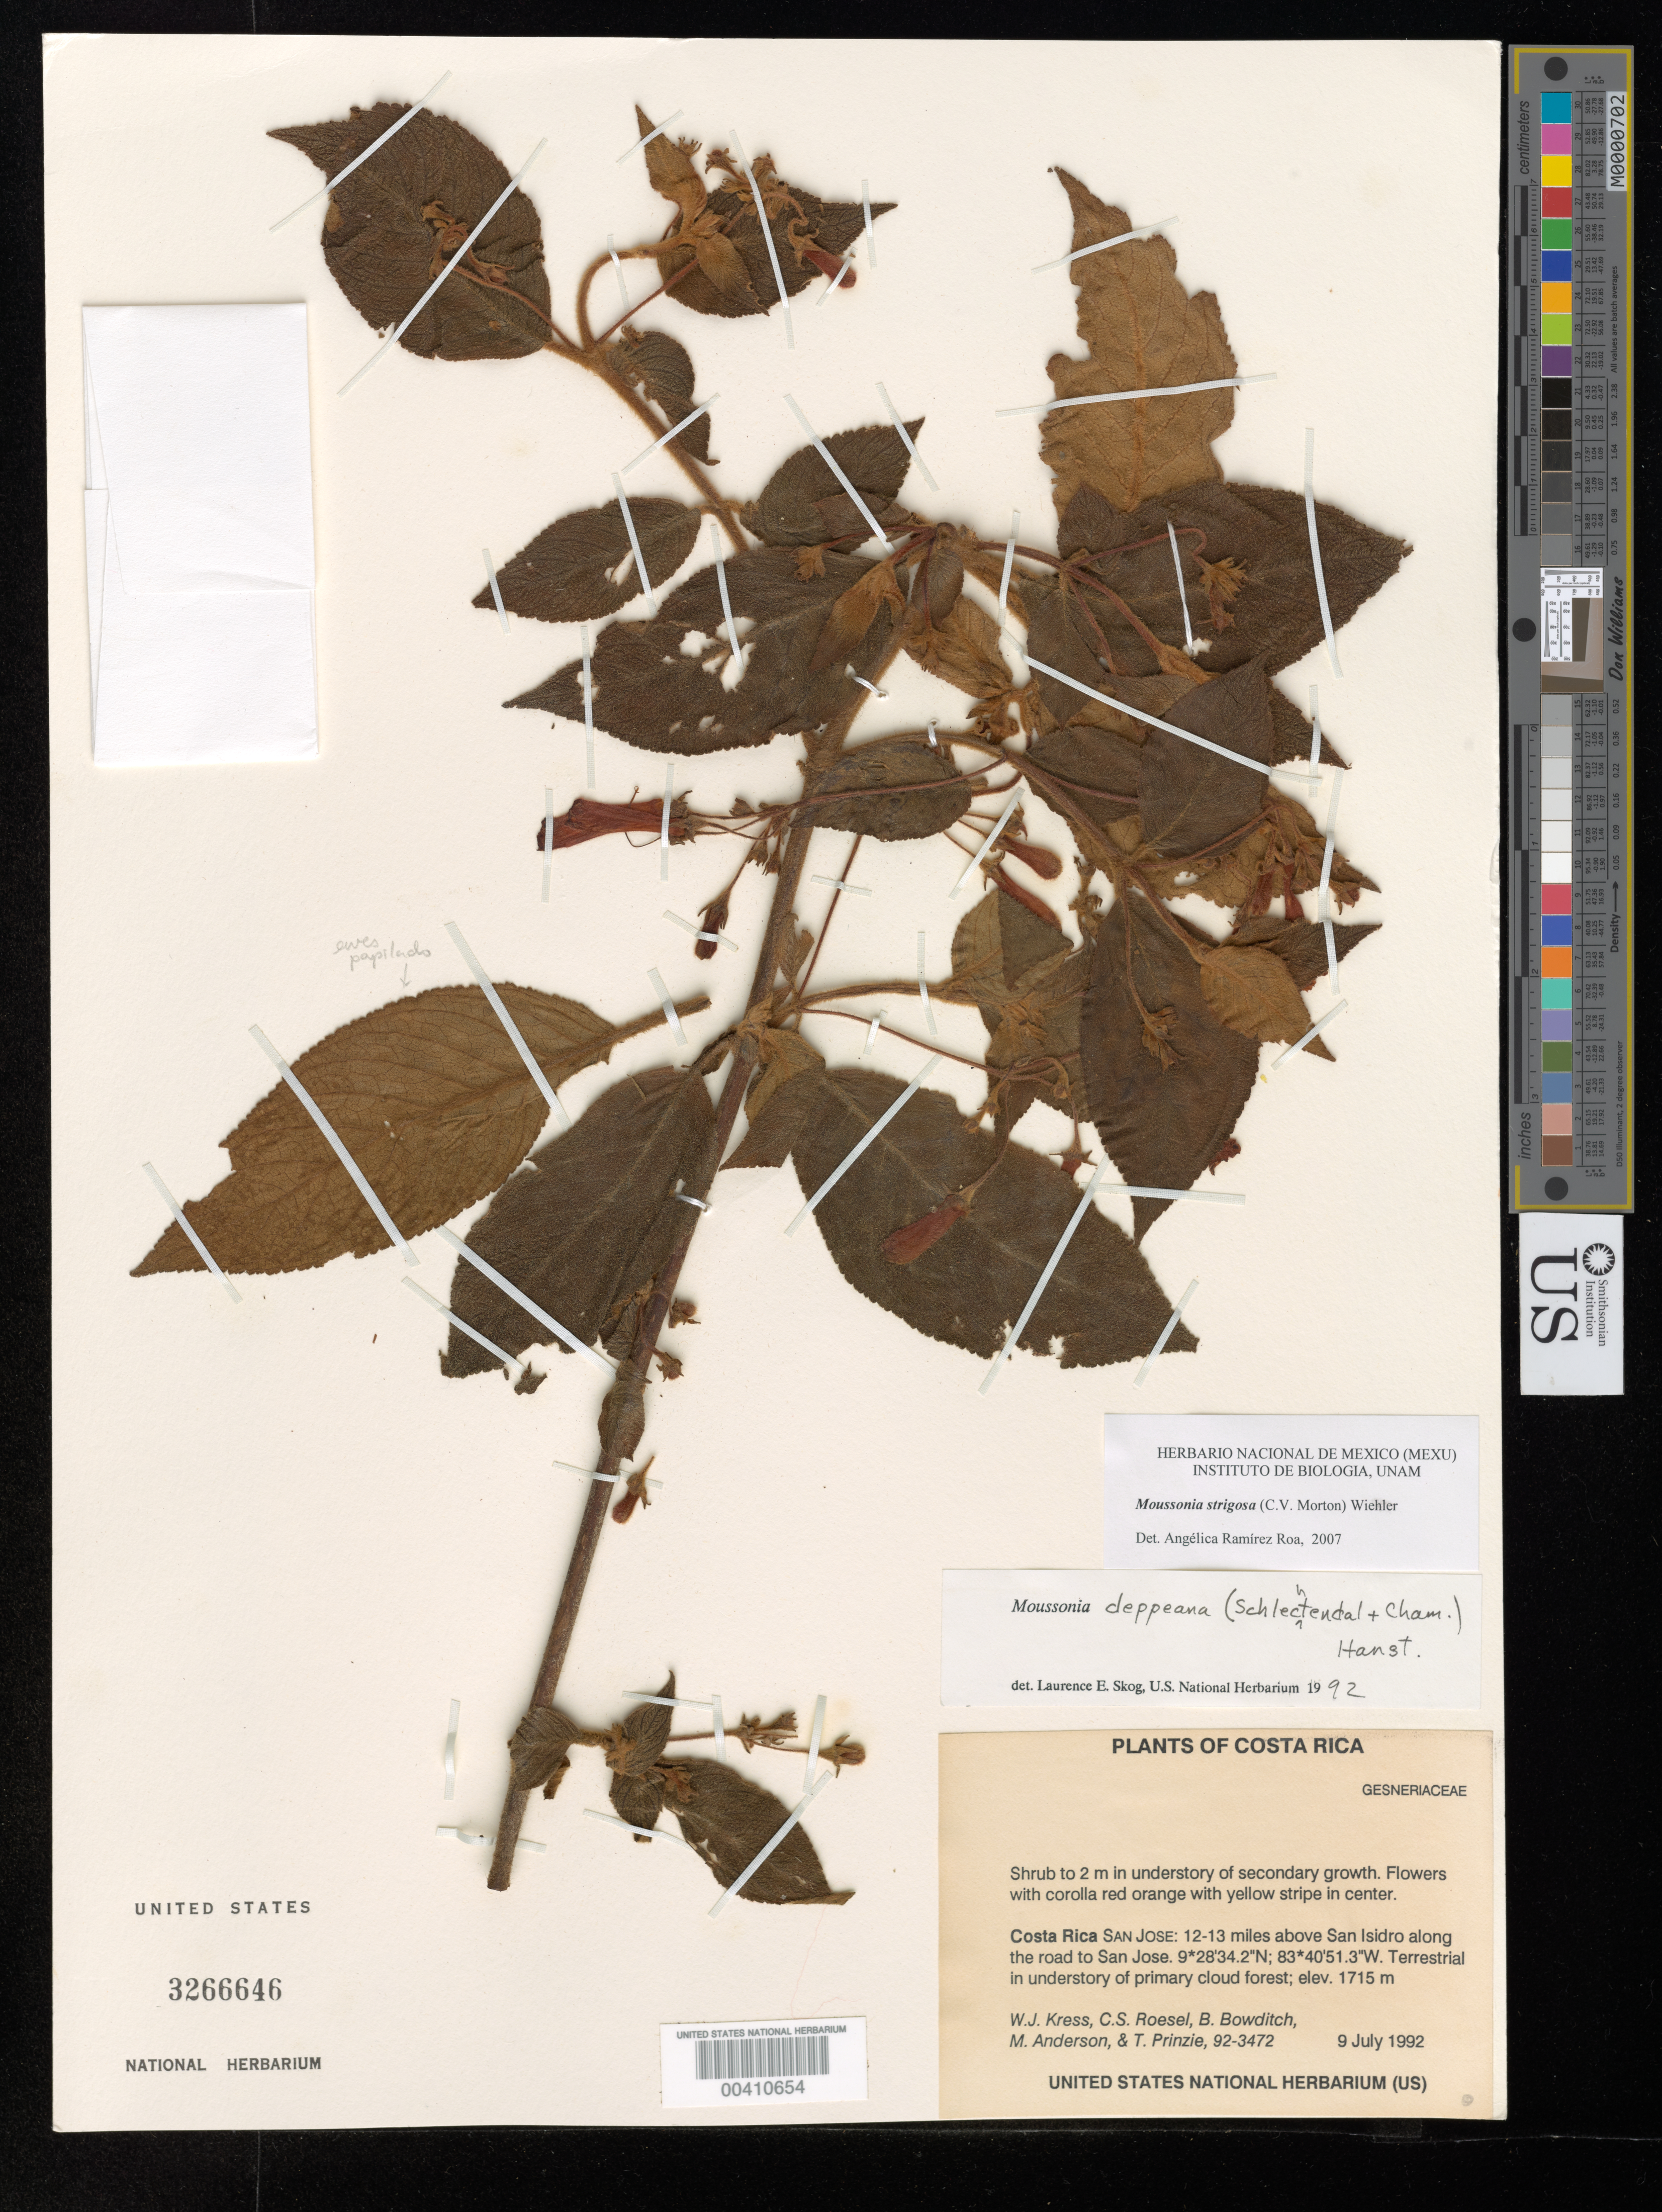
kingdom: Plantae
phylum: Tracheophyta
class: Magnoliopsida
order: Lamiales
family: Gesneriaceae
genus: Moussonia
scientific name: Moussonia strigosa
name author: (C.V. Morton) Wiehler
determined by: Ramírez-Roa, A.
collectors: W. J. Kress, C. S. Roesel, B. Bowditch, M. Anderson & T. Prinzie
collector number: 92- 3472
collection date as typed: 09 Jul 1992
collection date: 1992-07-09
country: Costa Rica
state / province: San José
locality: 12-13 miles above San Isidro along the road to San José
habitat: Primary cloud forest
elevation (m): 1715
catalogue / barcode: US 3266646